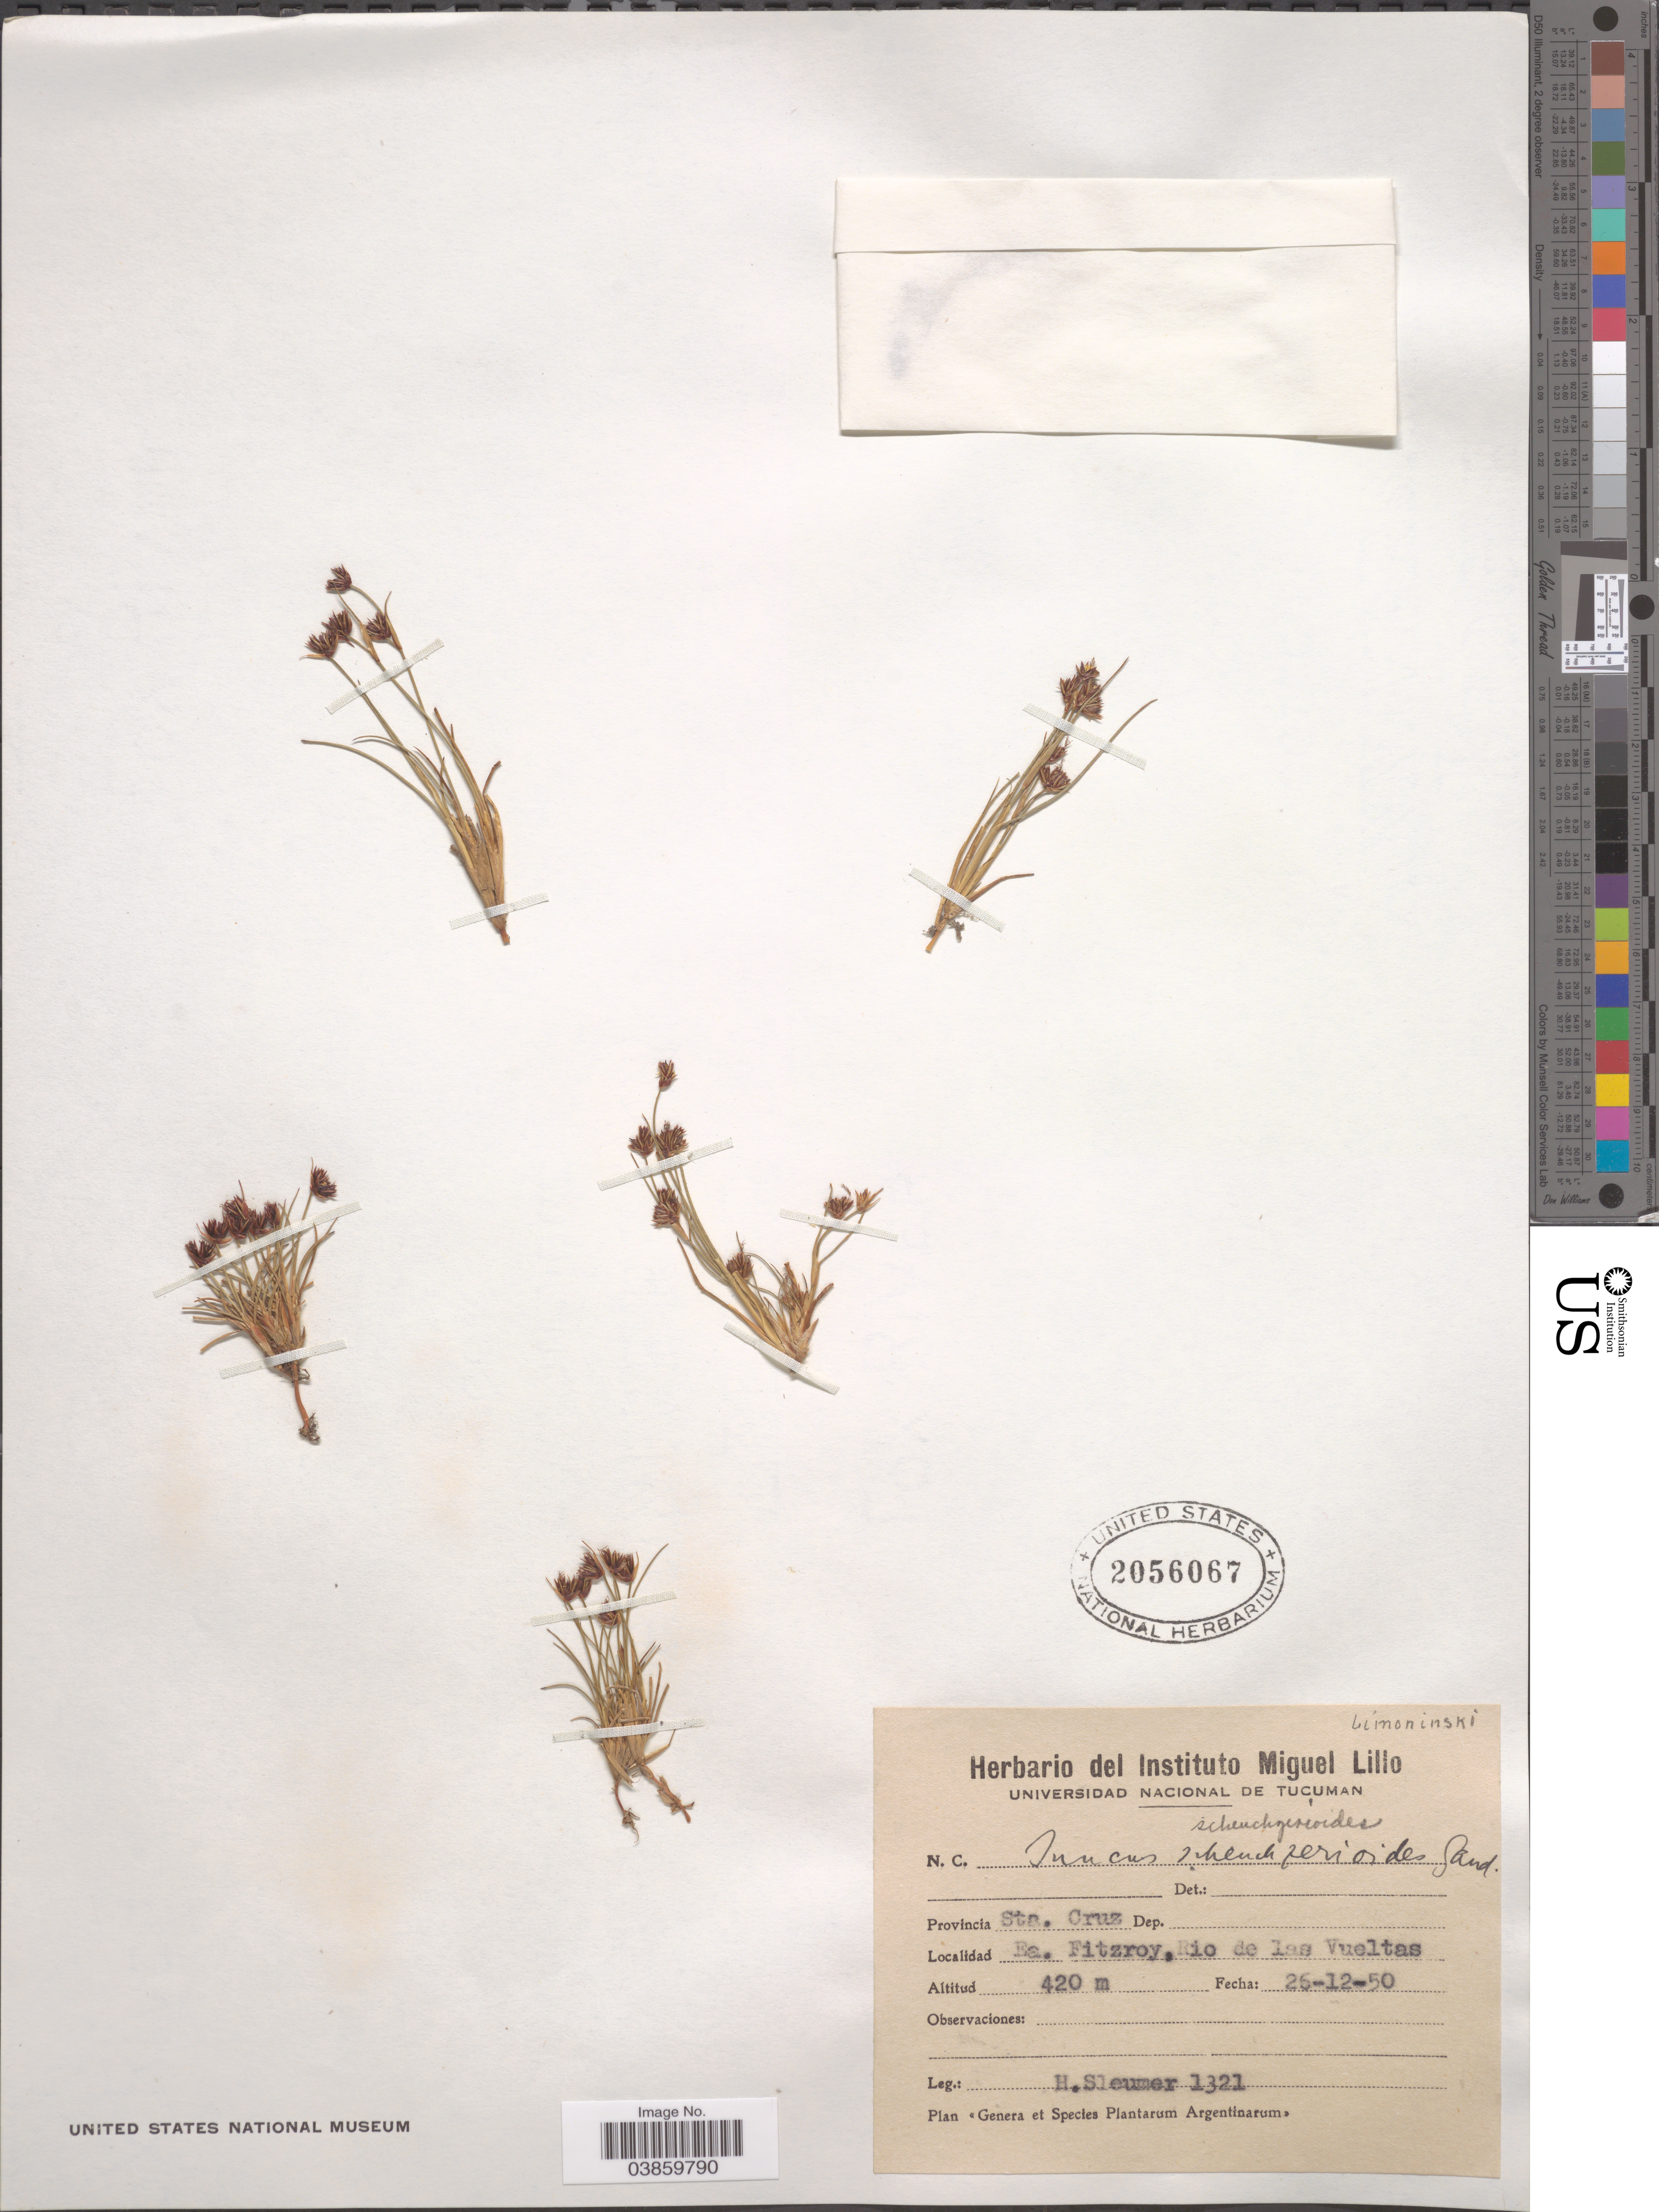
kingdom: Plantae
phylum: Tracheophyta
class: Liliopsida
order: Poales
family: Juncaceae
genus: Juncus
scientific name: Juncus scheuchzerioides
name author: Gaudich.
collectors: H. O. Sleumer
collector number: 1321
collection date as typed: Transcribed d/m/y: 26/12/50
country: Argentina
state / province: Santa Cruz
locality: Ea. Fitzroy, Rio de las Vueltas.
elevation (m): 420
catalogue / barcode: US 2056067